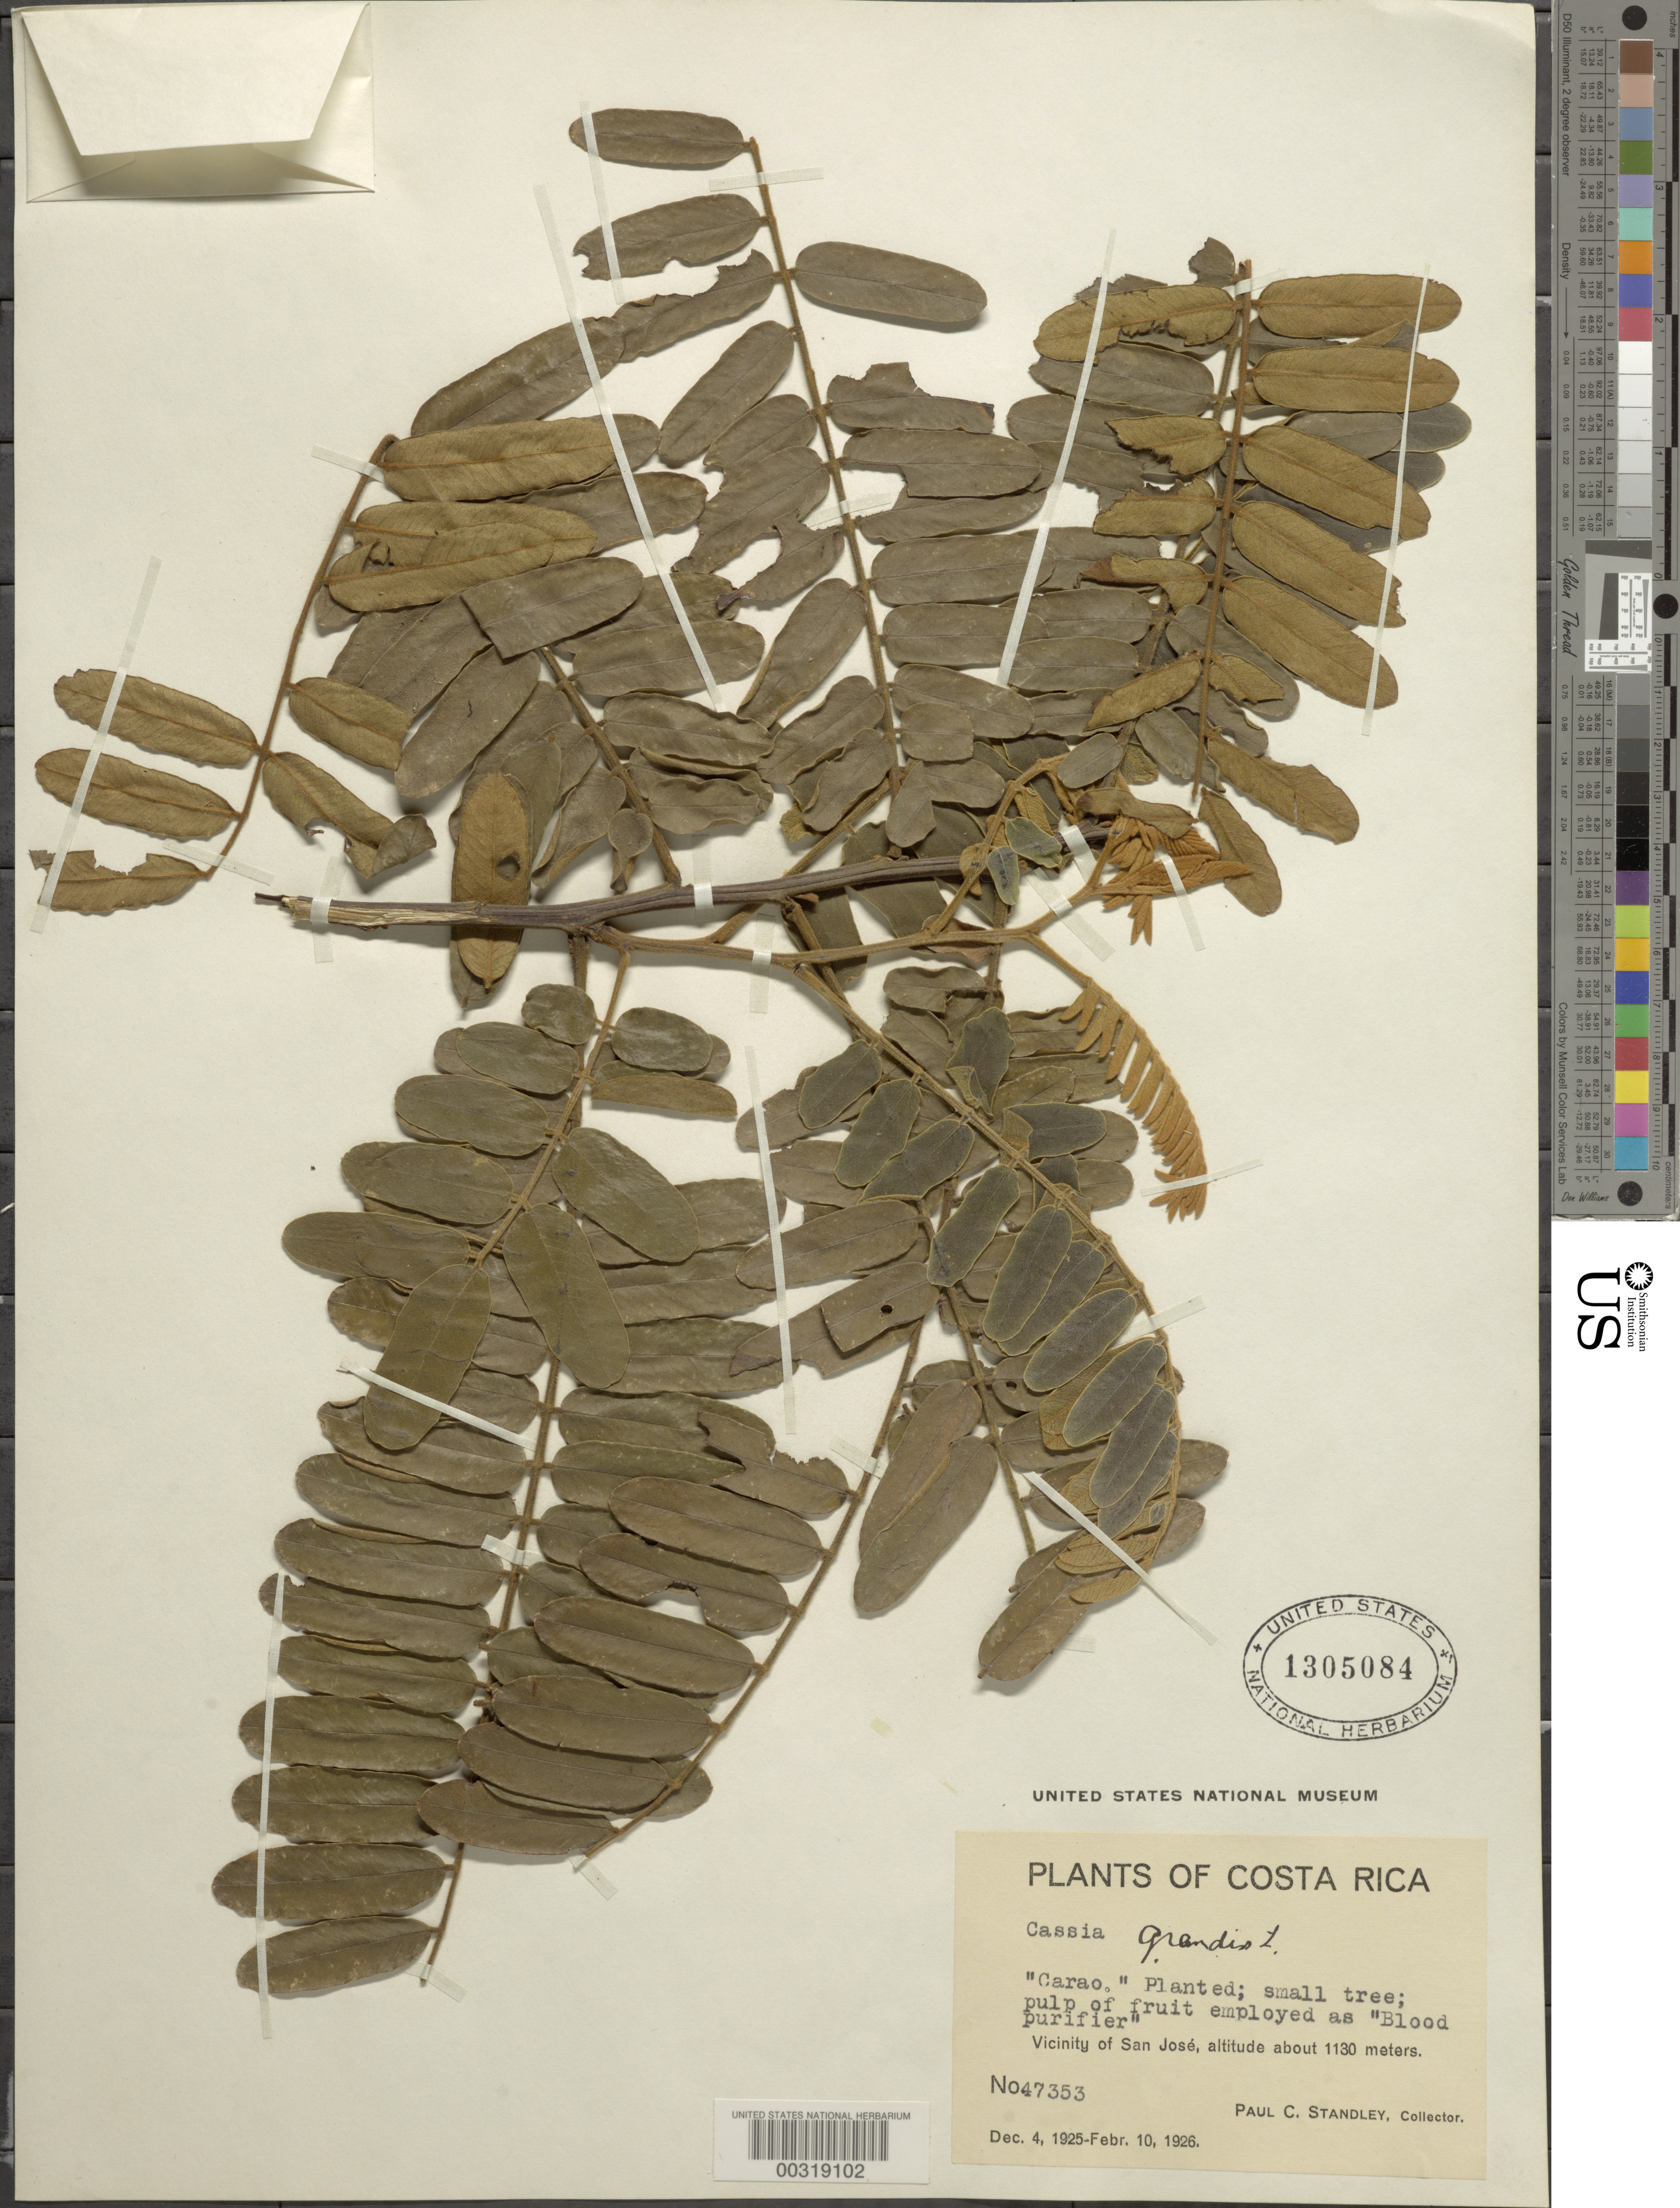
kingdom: Plantae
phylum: Tracheophyta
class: Magnoliopsida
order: Fabales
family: Fabaceae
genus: Cassia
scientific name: Cassia grandis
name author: L. f.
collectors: P. C. Standley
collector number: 47353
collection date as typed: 04 Dec 1925 to 10 Feb 1926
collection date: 1925-12-04/1926-02-10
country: Costa Rica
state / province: San José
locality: Vicinity of San José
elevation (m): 1130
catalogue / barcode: US 1305084